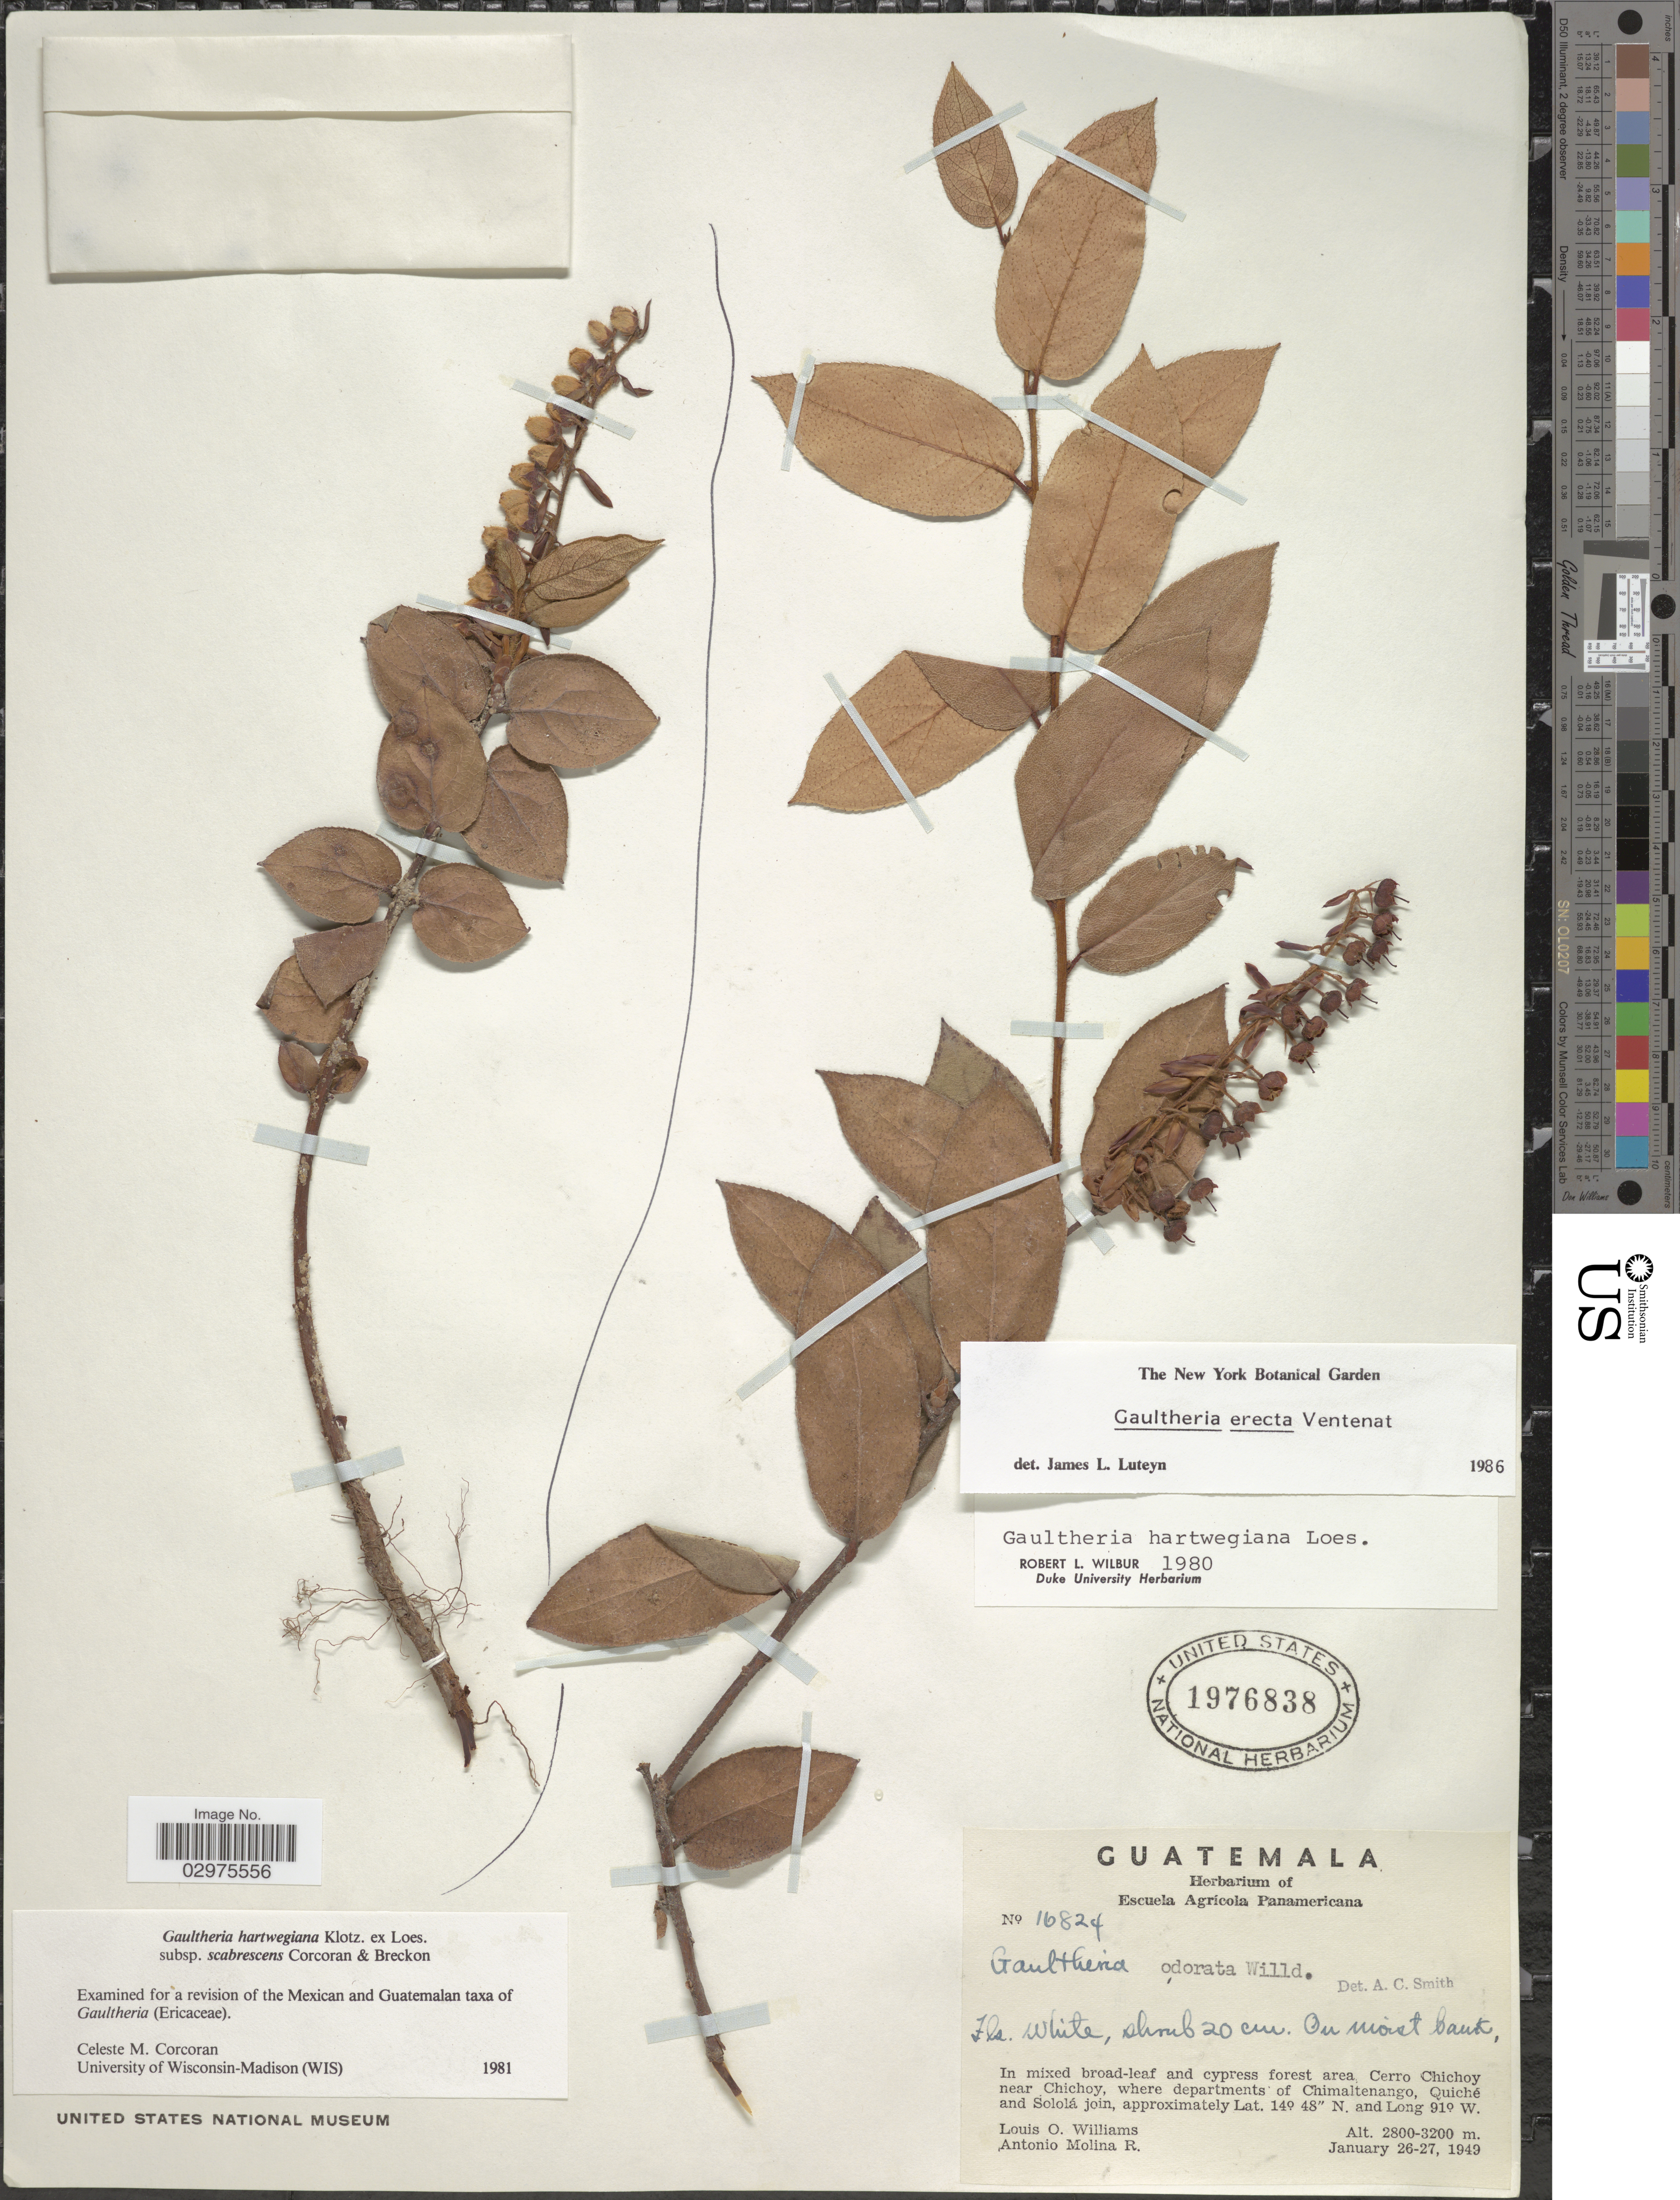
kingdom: Plantae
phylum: Tracheophyta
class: Magnoliopsida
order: Ericales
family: Ericaceae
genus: Gaultheria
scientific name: Gaultheria erecta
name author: Vent.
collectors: L. O. Williams & A. Molina R.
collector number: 16824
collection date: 1949-01-26/1949-01-27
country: Guatemala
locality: Cerro Chicloy near Chichoy, where departments of Chimaltenango, Quiché and Sololá join.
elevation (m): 2800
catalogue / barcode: US 1976838